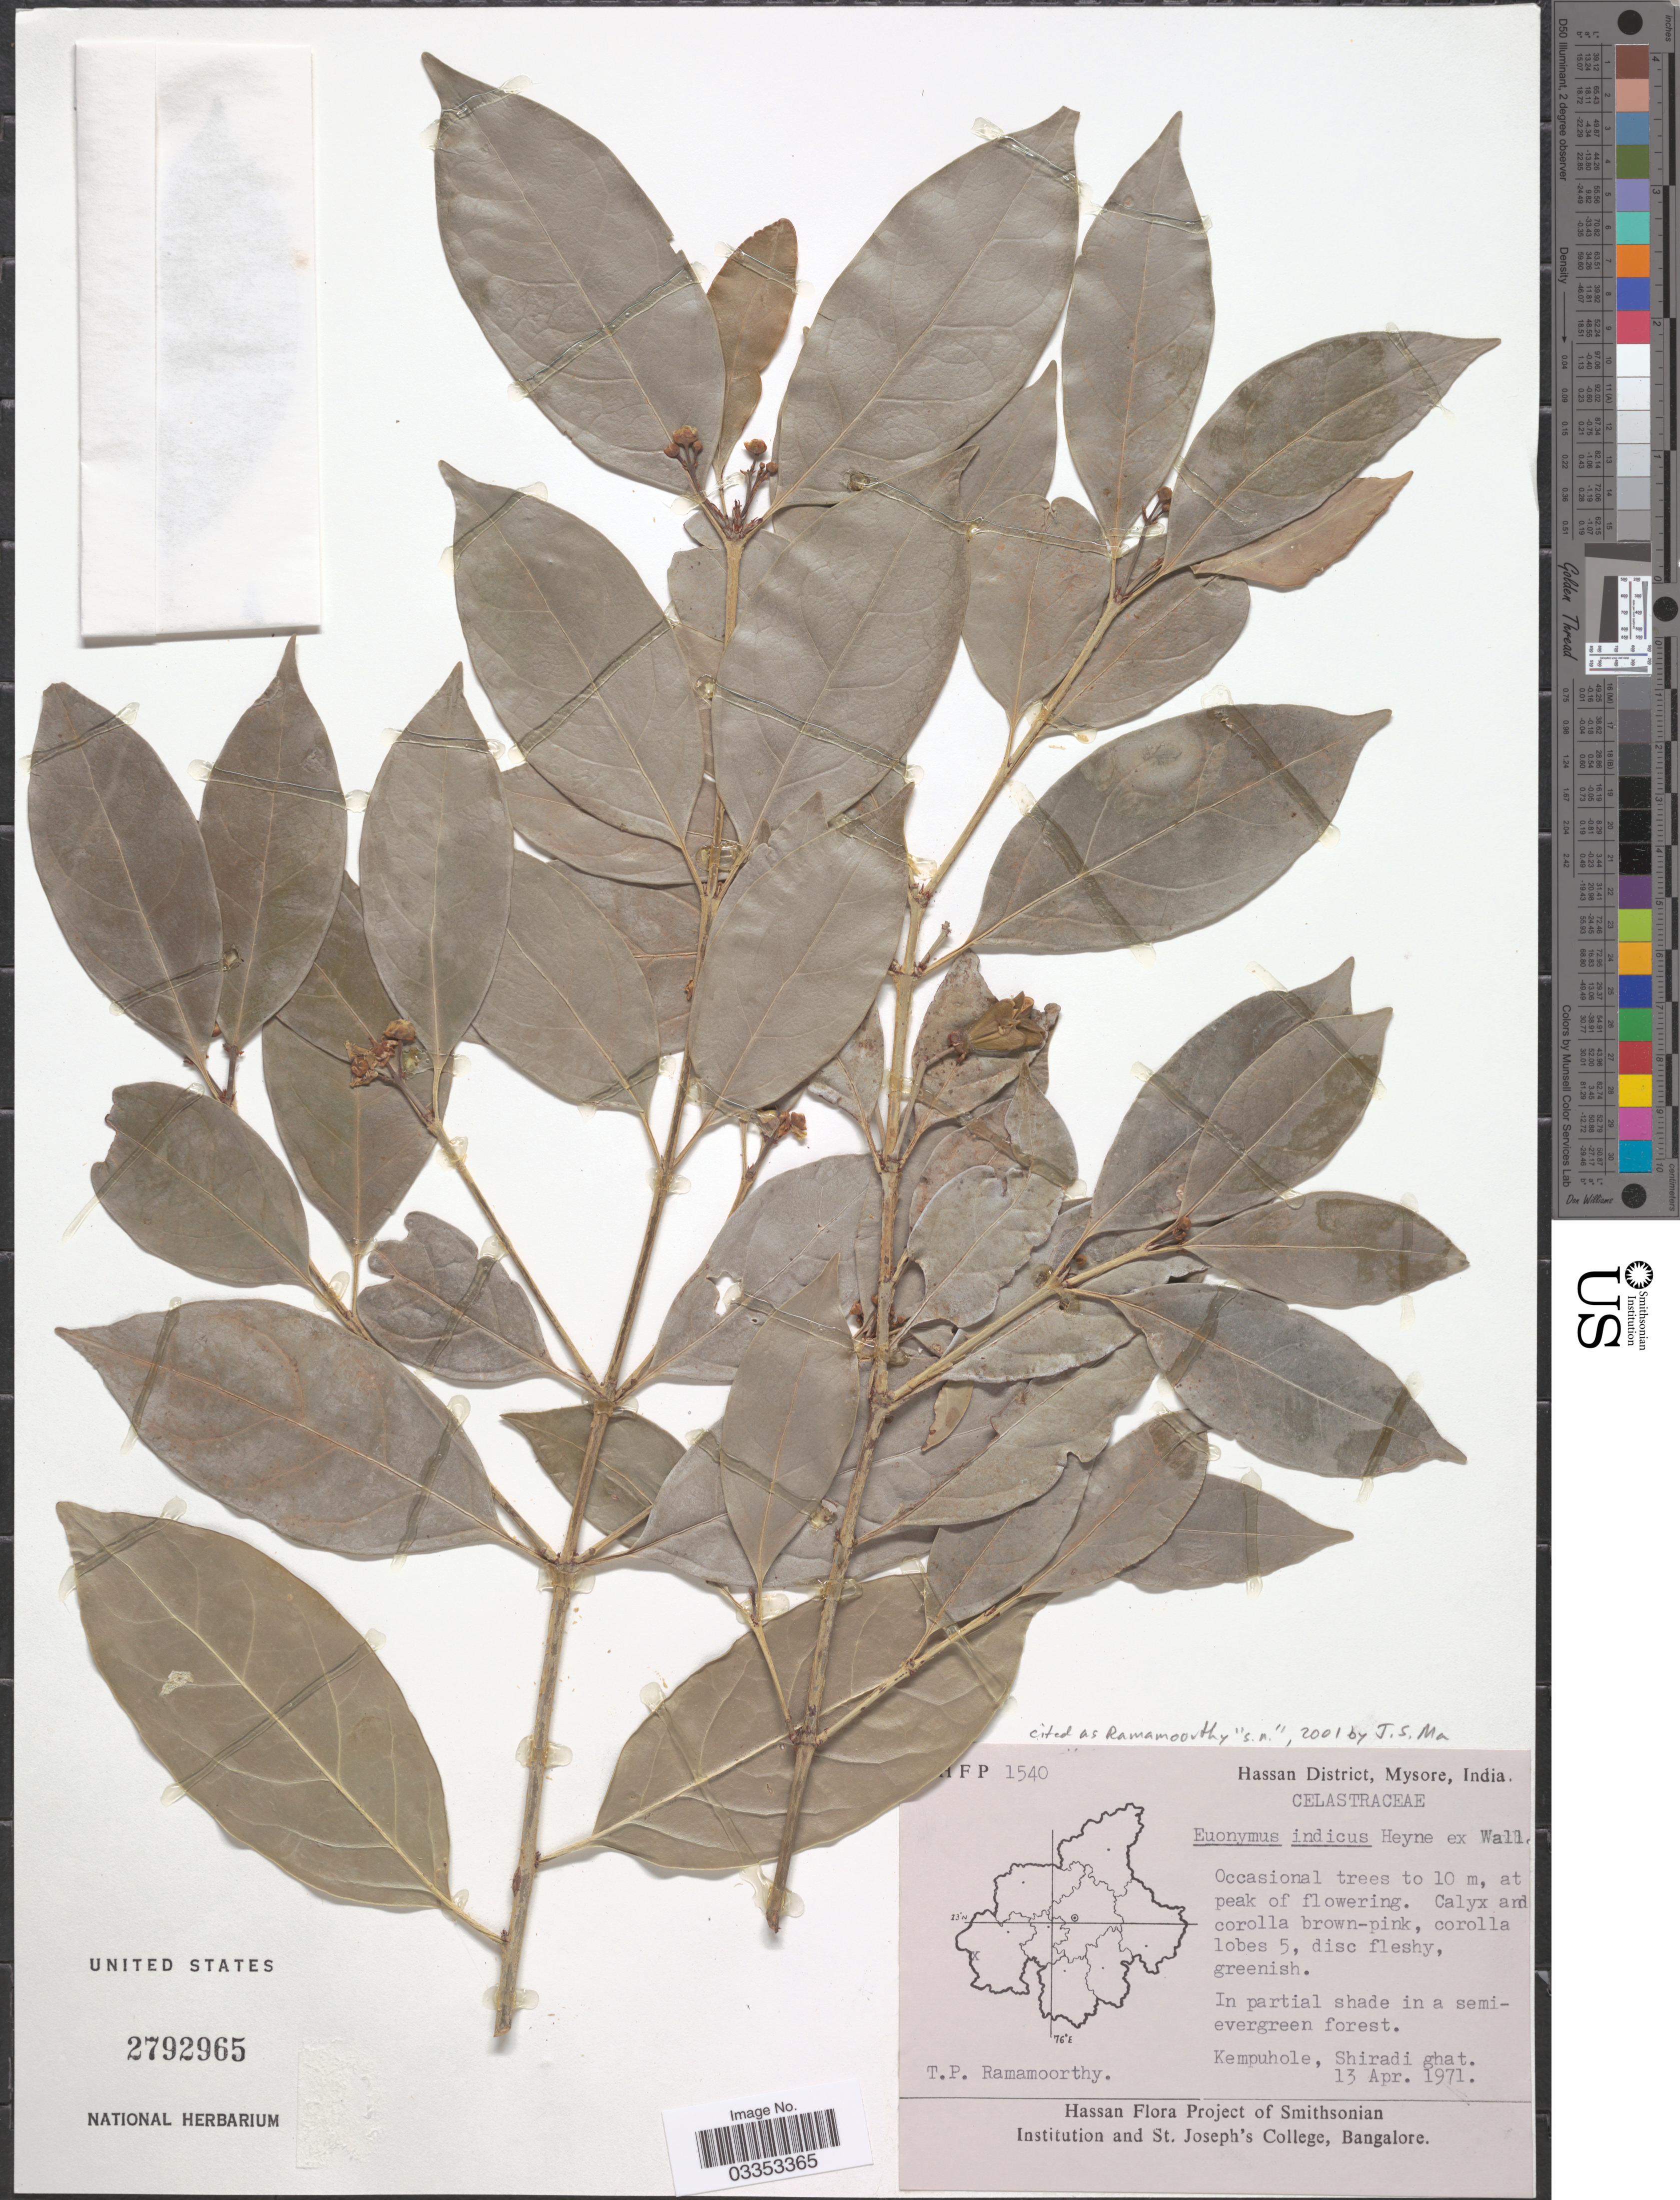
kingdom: Plantae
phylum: Tracheophyta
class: Magnoliopsida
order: Celastrales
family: Celastraceae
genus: Euonymus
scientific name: Euonymus indicus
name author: B. Heyne ex Wall.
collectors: T. P. Ramamoorthy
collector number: H F P 1540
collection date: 1971-04-13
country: India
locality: Hassan District, Mysore. Kempuhole, Shiradi ghat.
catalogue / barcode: US 2792965